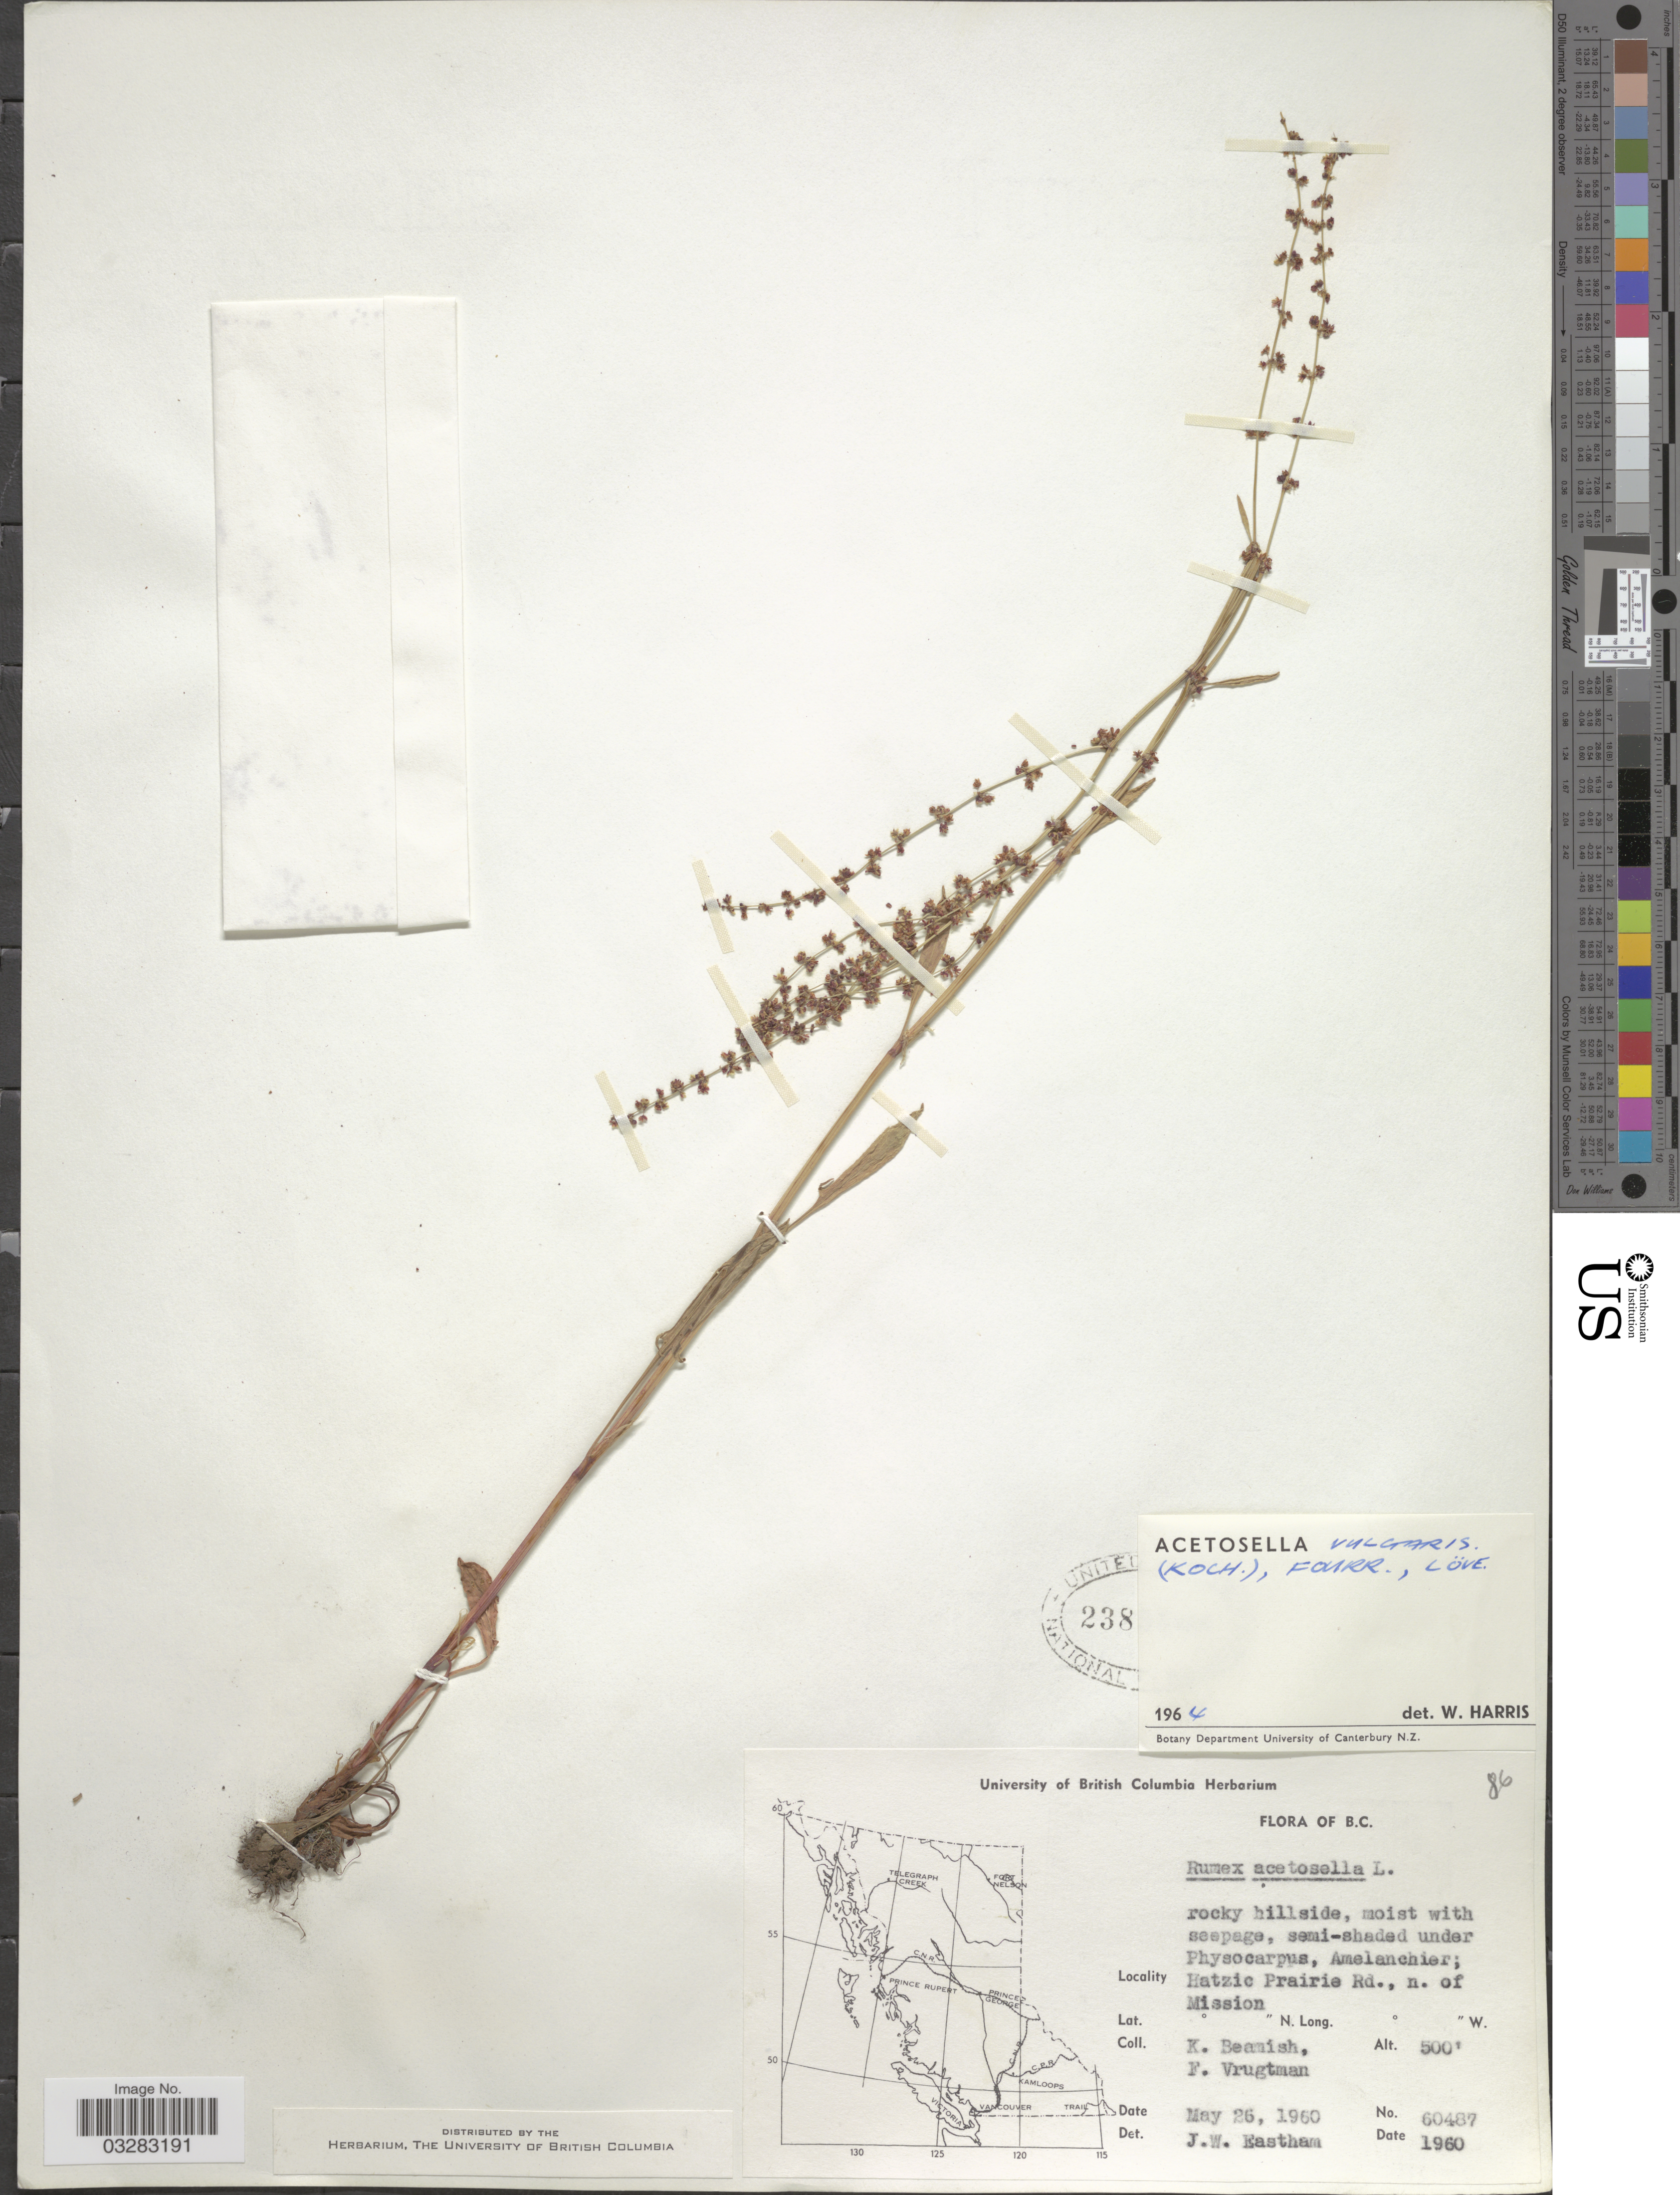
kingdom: Plantae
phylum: Tracheophyta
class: Magnoliopsida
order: Caryophyllales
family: Polygonaceae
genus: Rumex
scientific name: Rumex acetosella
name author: L.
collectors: K. Beamish & F. Vrugtman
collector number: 60487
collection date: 1960-05-26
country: Canada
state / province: British Columbia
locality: Hatzic Prairie Rd., n. of Mission.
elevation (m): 152